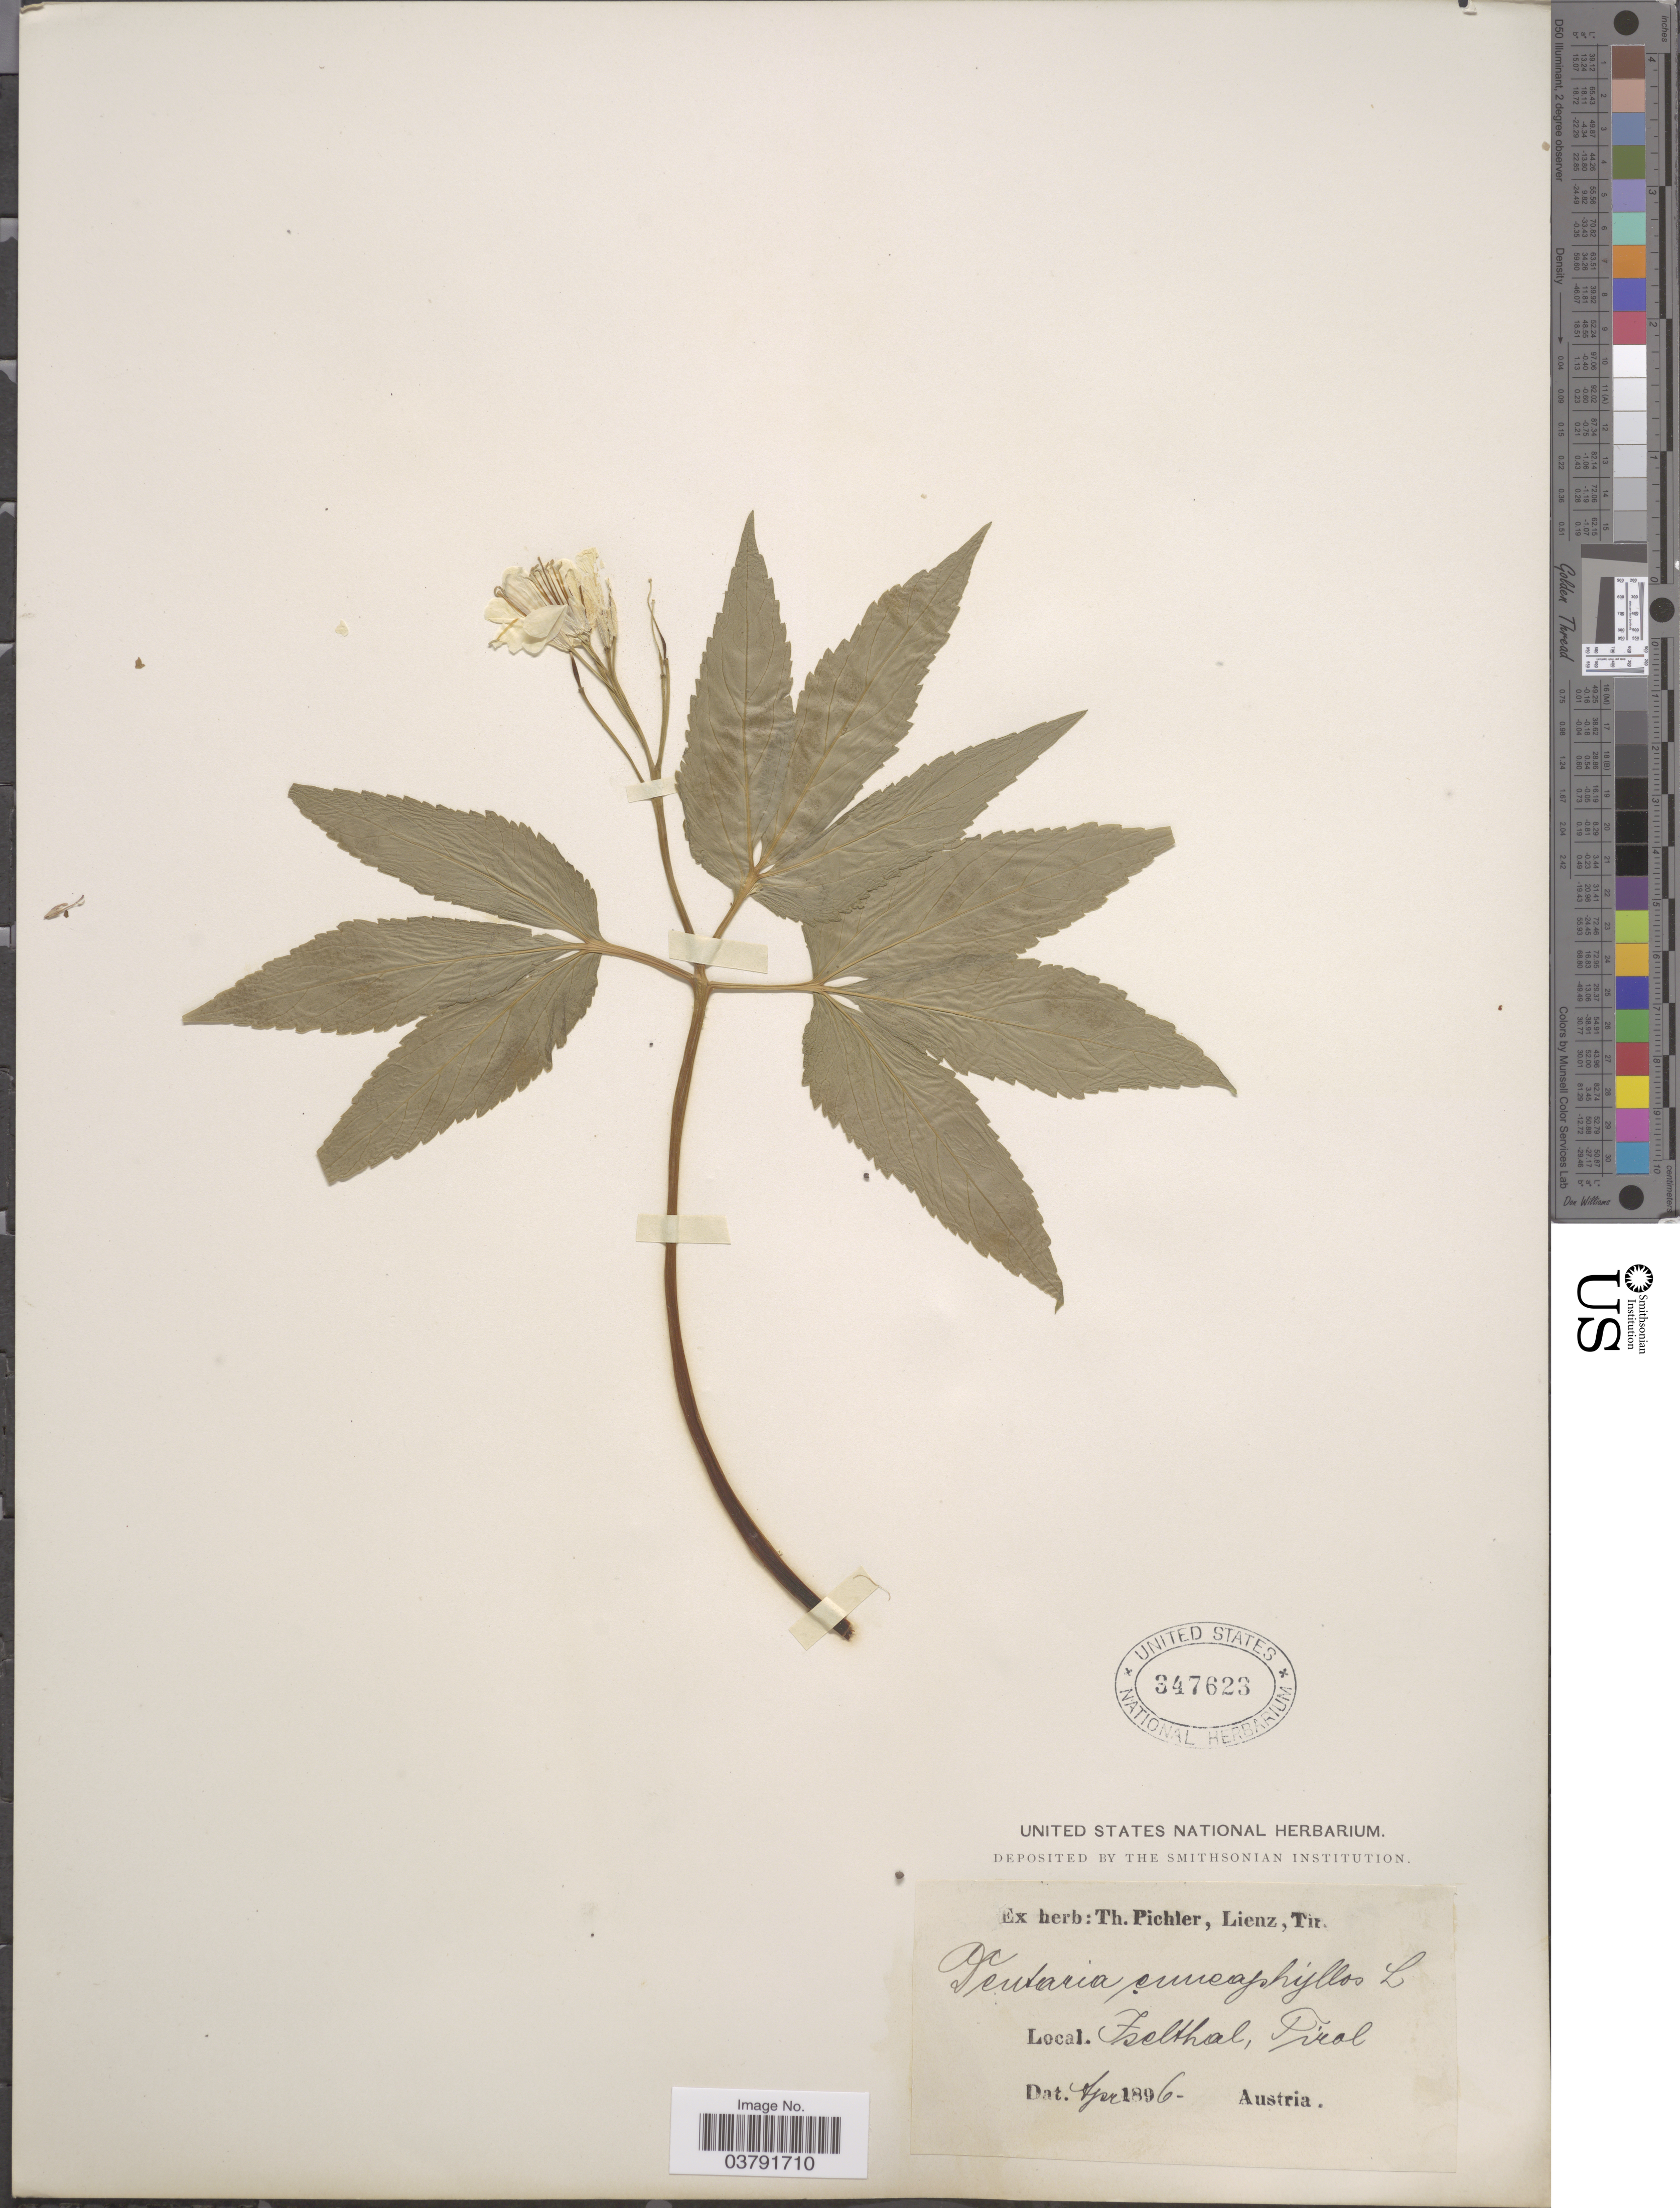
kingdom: Plantae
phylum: Tracheophyta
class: Magnoliopsida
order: Brassicales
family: Brassicaceae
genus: Dentaria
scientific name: Dentaria enneaphyllos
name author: L.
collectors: ex herb. T. Pichler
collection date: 1896-04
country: Austria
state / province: Tirol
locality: Iselthal, Tirol.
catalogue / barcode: US 347623